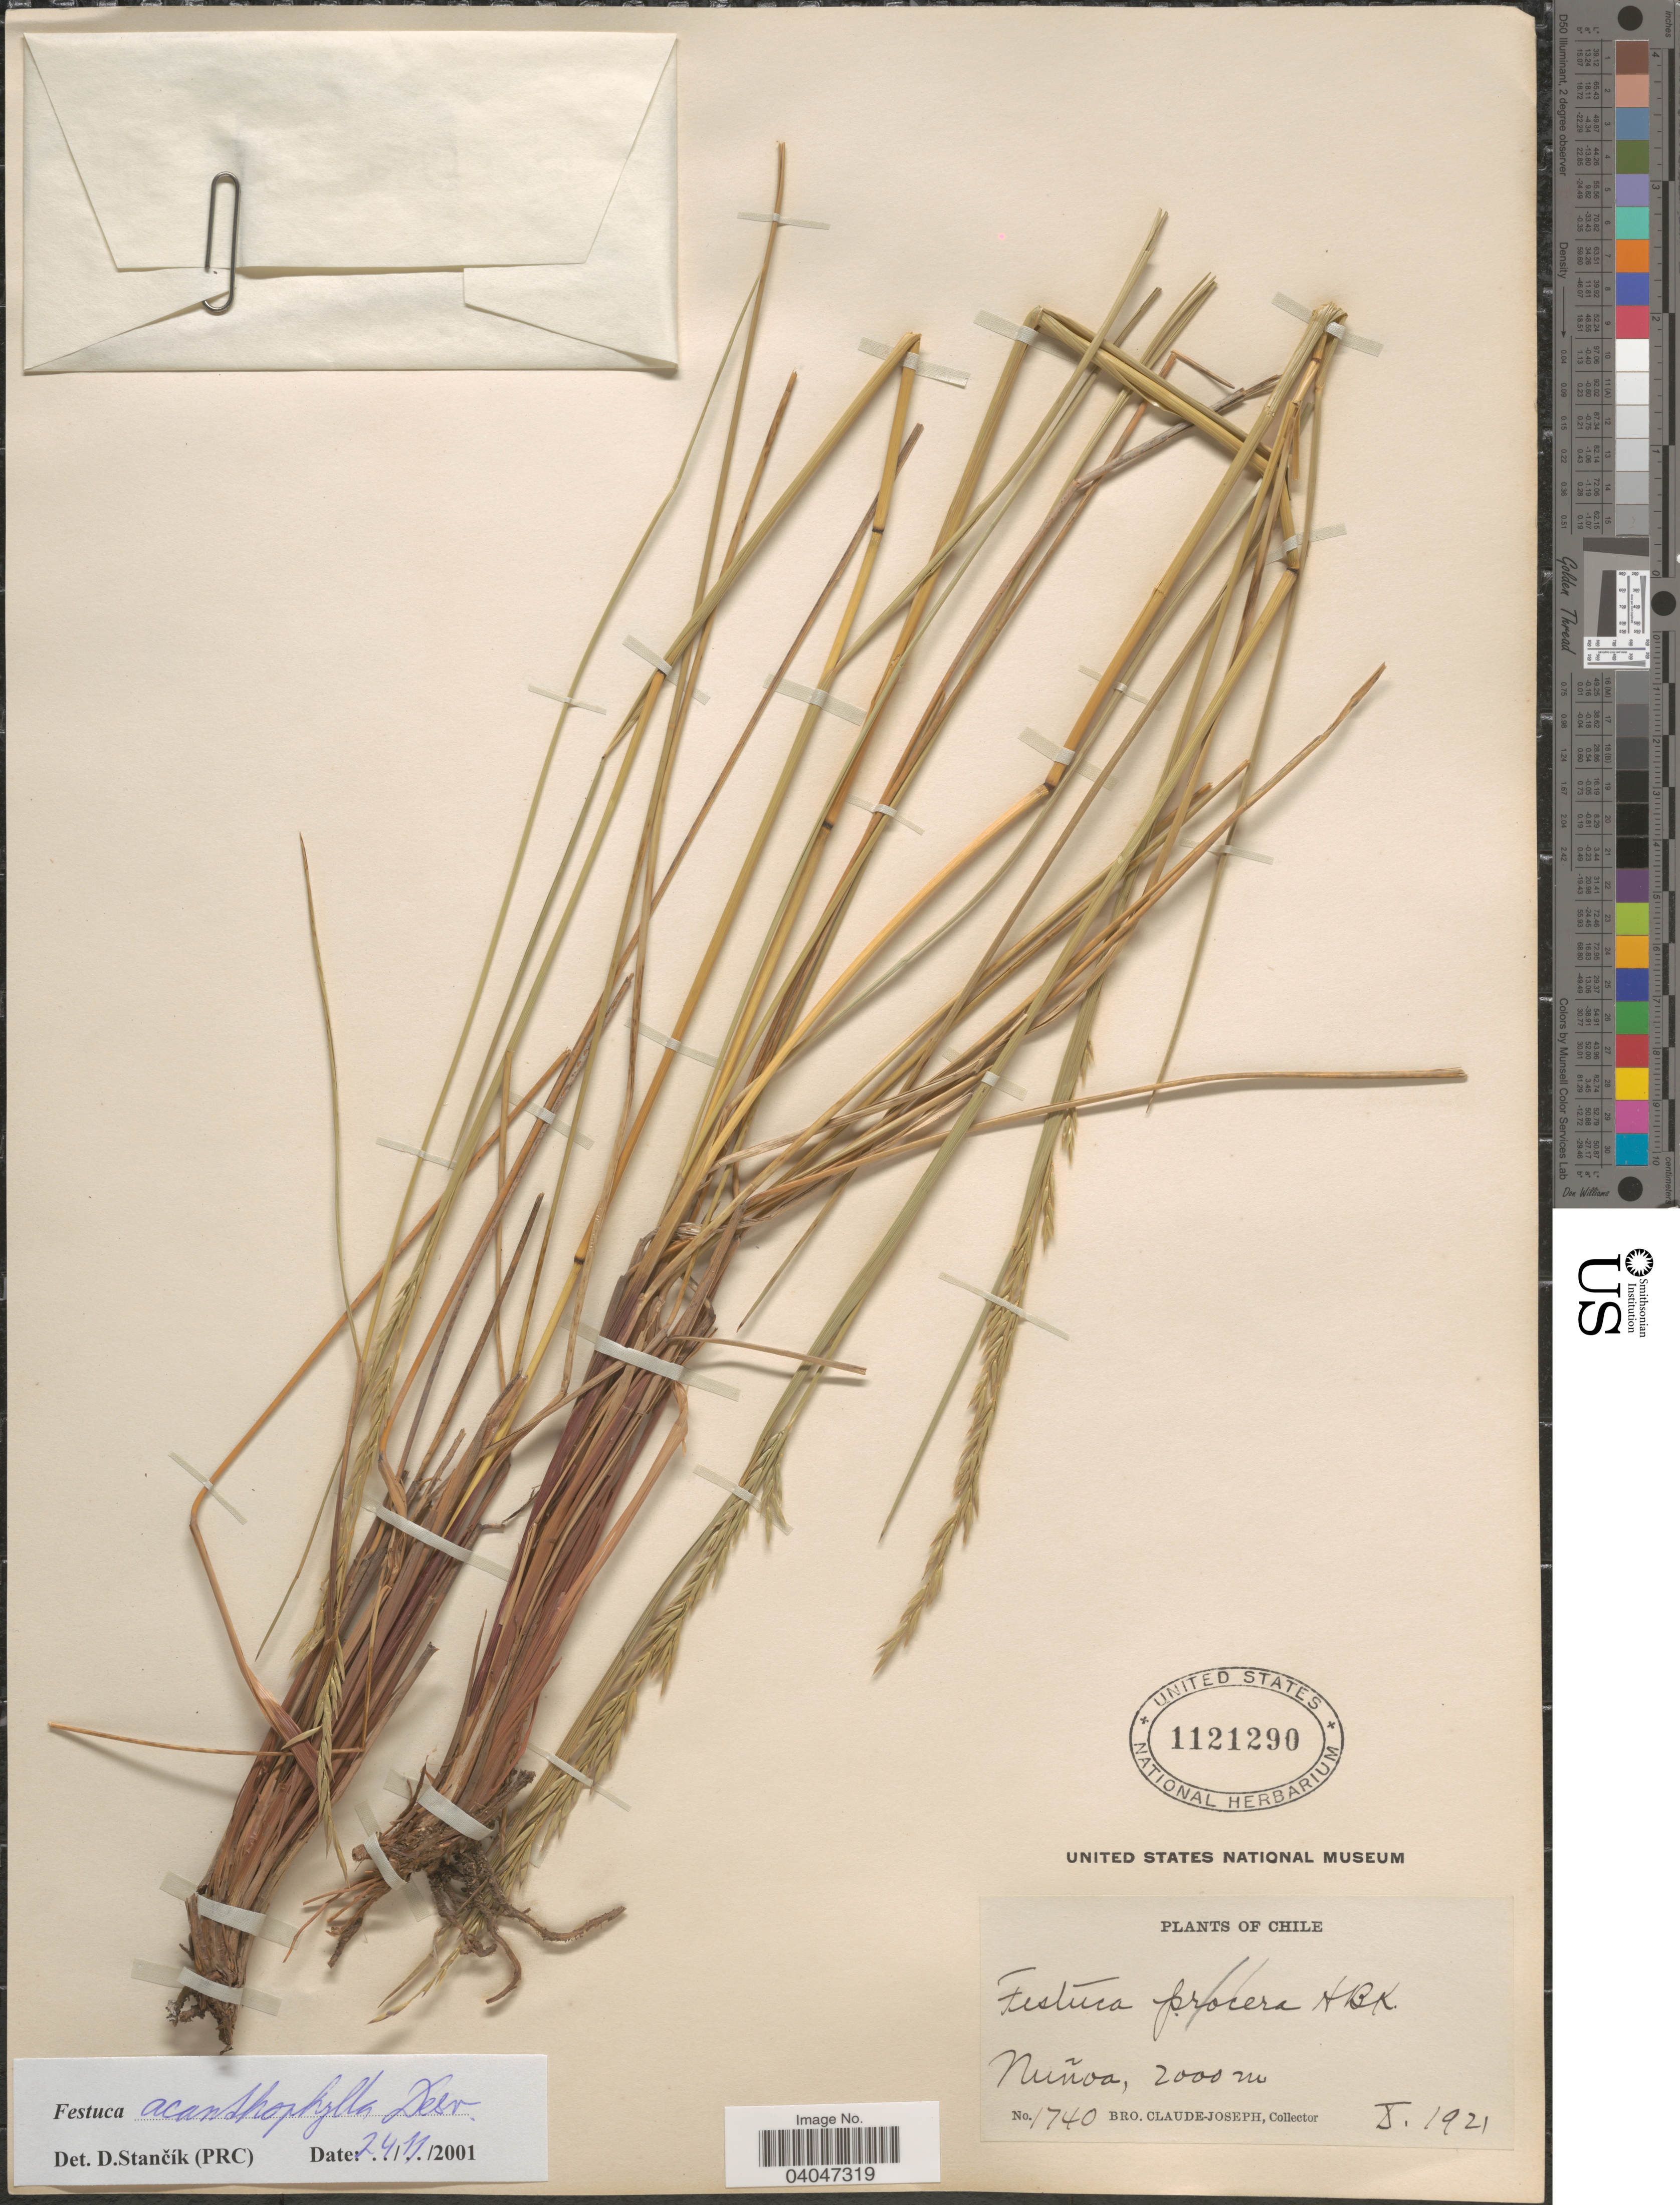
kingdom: Plantae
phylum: Tracheophyta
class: Liliopsida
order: Poales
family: Poaceae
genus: Festuca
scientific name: Festuca acanthophylla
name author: É. Desv.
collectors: Bro. Claude-Joseph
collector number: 1740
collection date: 1921-10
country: Chile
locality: Nuñoa.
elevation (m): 2000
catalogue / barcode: US 1121290